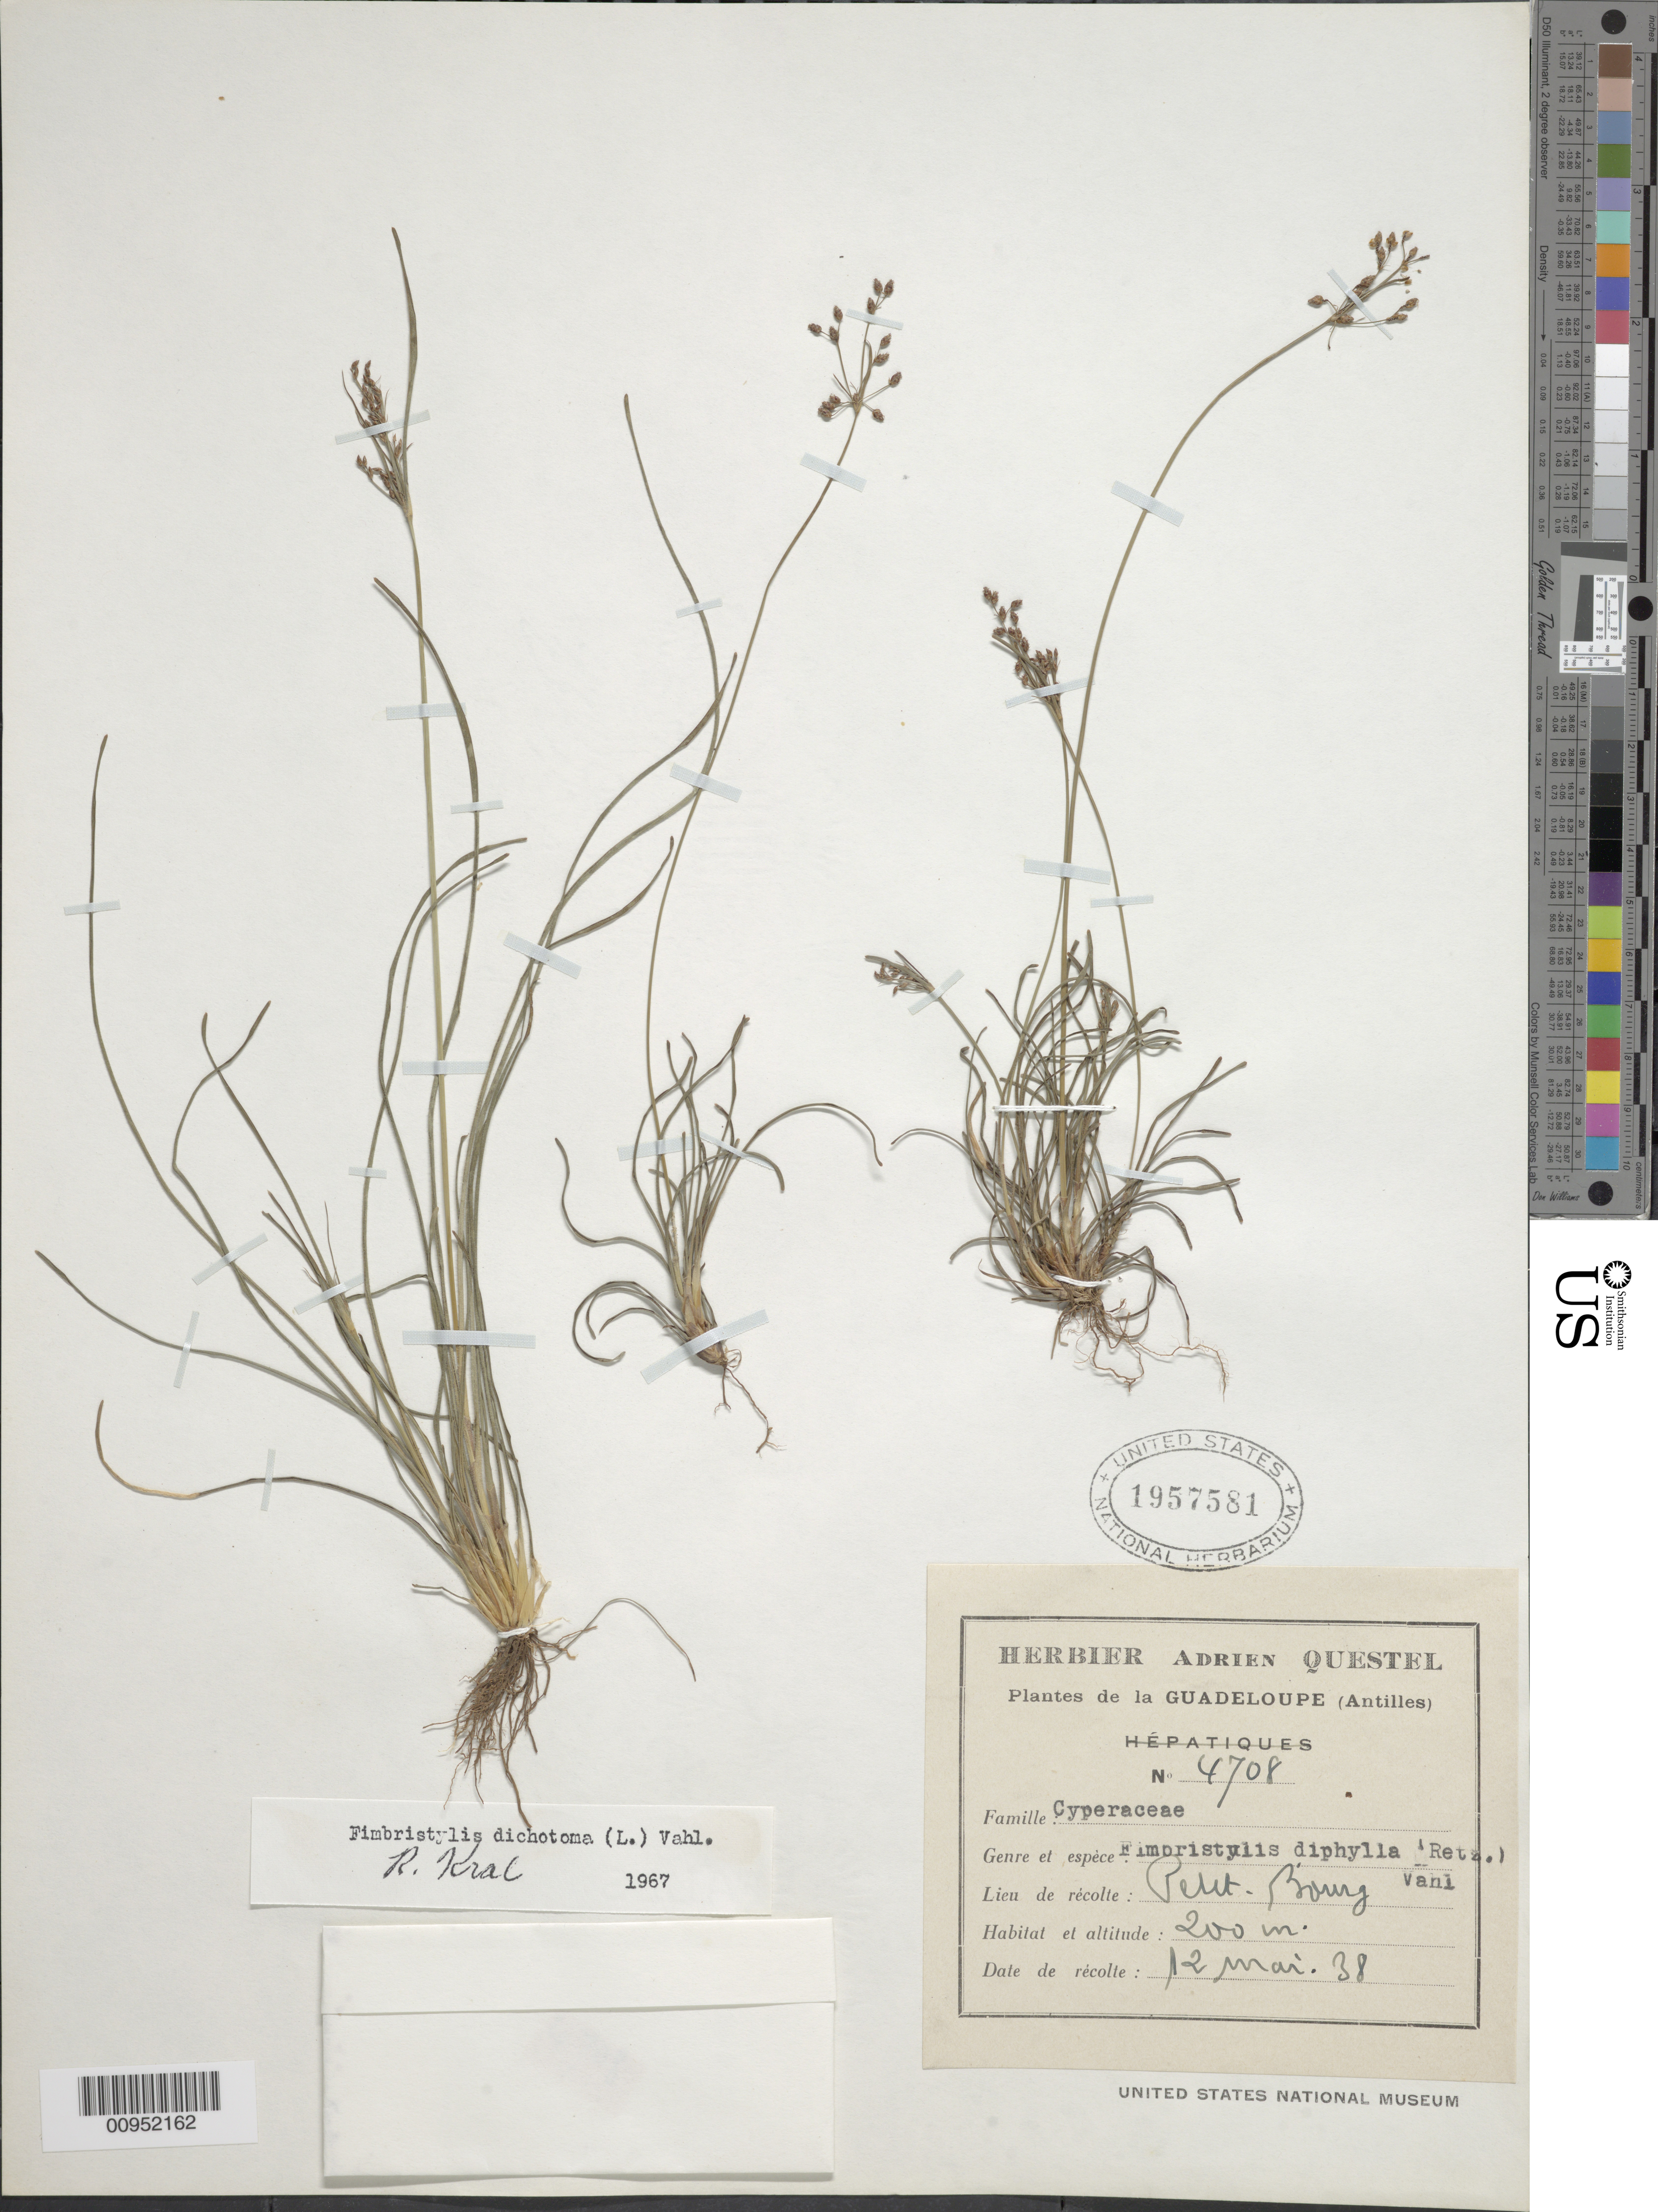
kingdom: Plantae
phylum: Tracheophyta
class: Liliopsida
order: Poales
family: Cyperaceae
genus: Fimbristylis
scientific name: Fimbristylis dichotoma subsp. dichotoma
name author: (L.) Vahl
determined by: Kral, Robert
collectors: A. Questel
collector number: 4708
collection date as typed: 12 May 1938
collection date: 1938-05-12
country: Guadeloupe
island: Basse Terre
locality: Petit Bourg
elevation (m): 200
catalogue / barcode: US 1957581